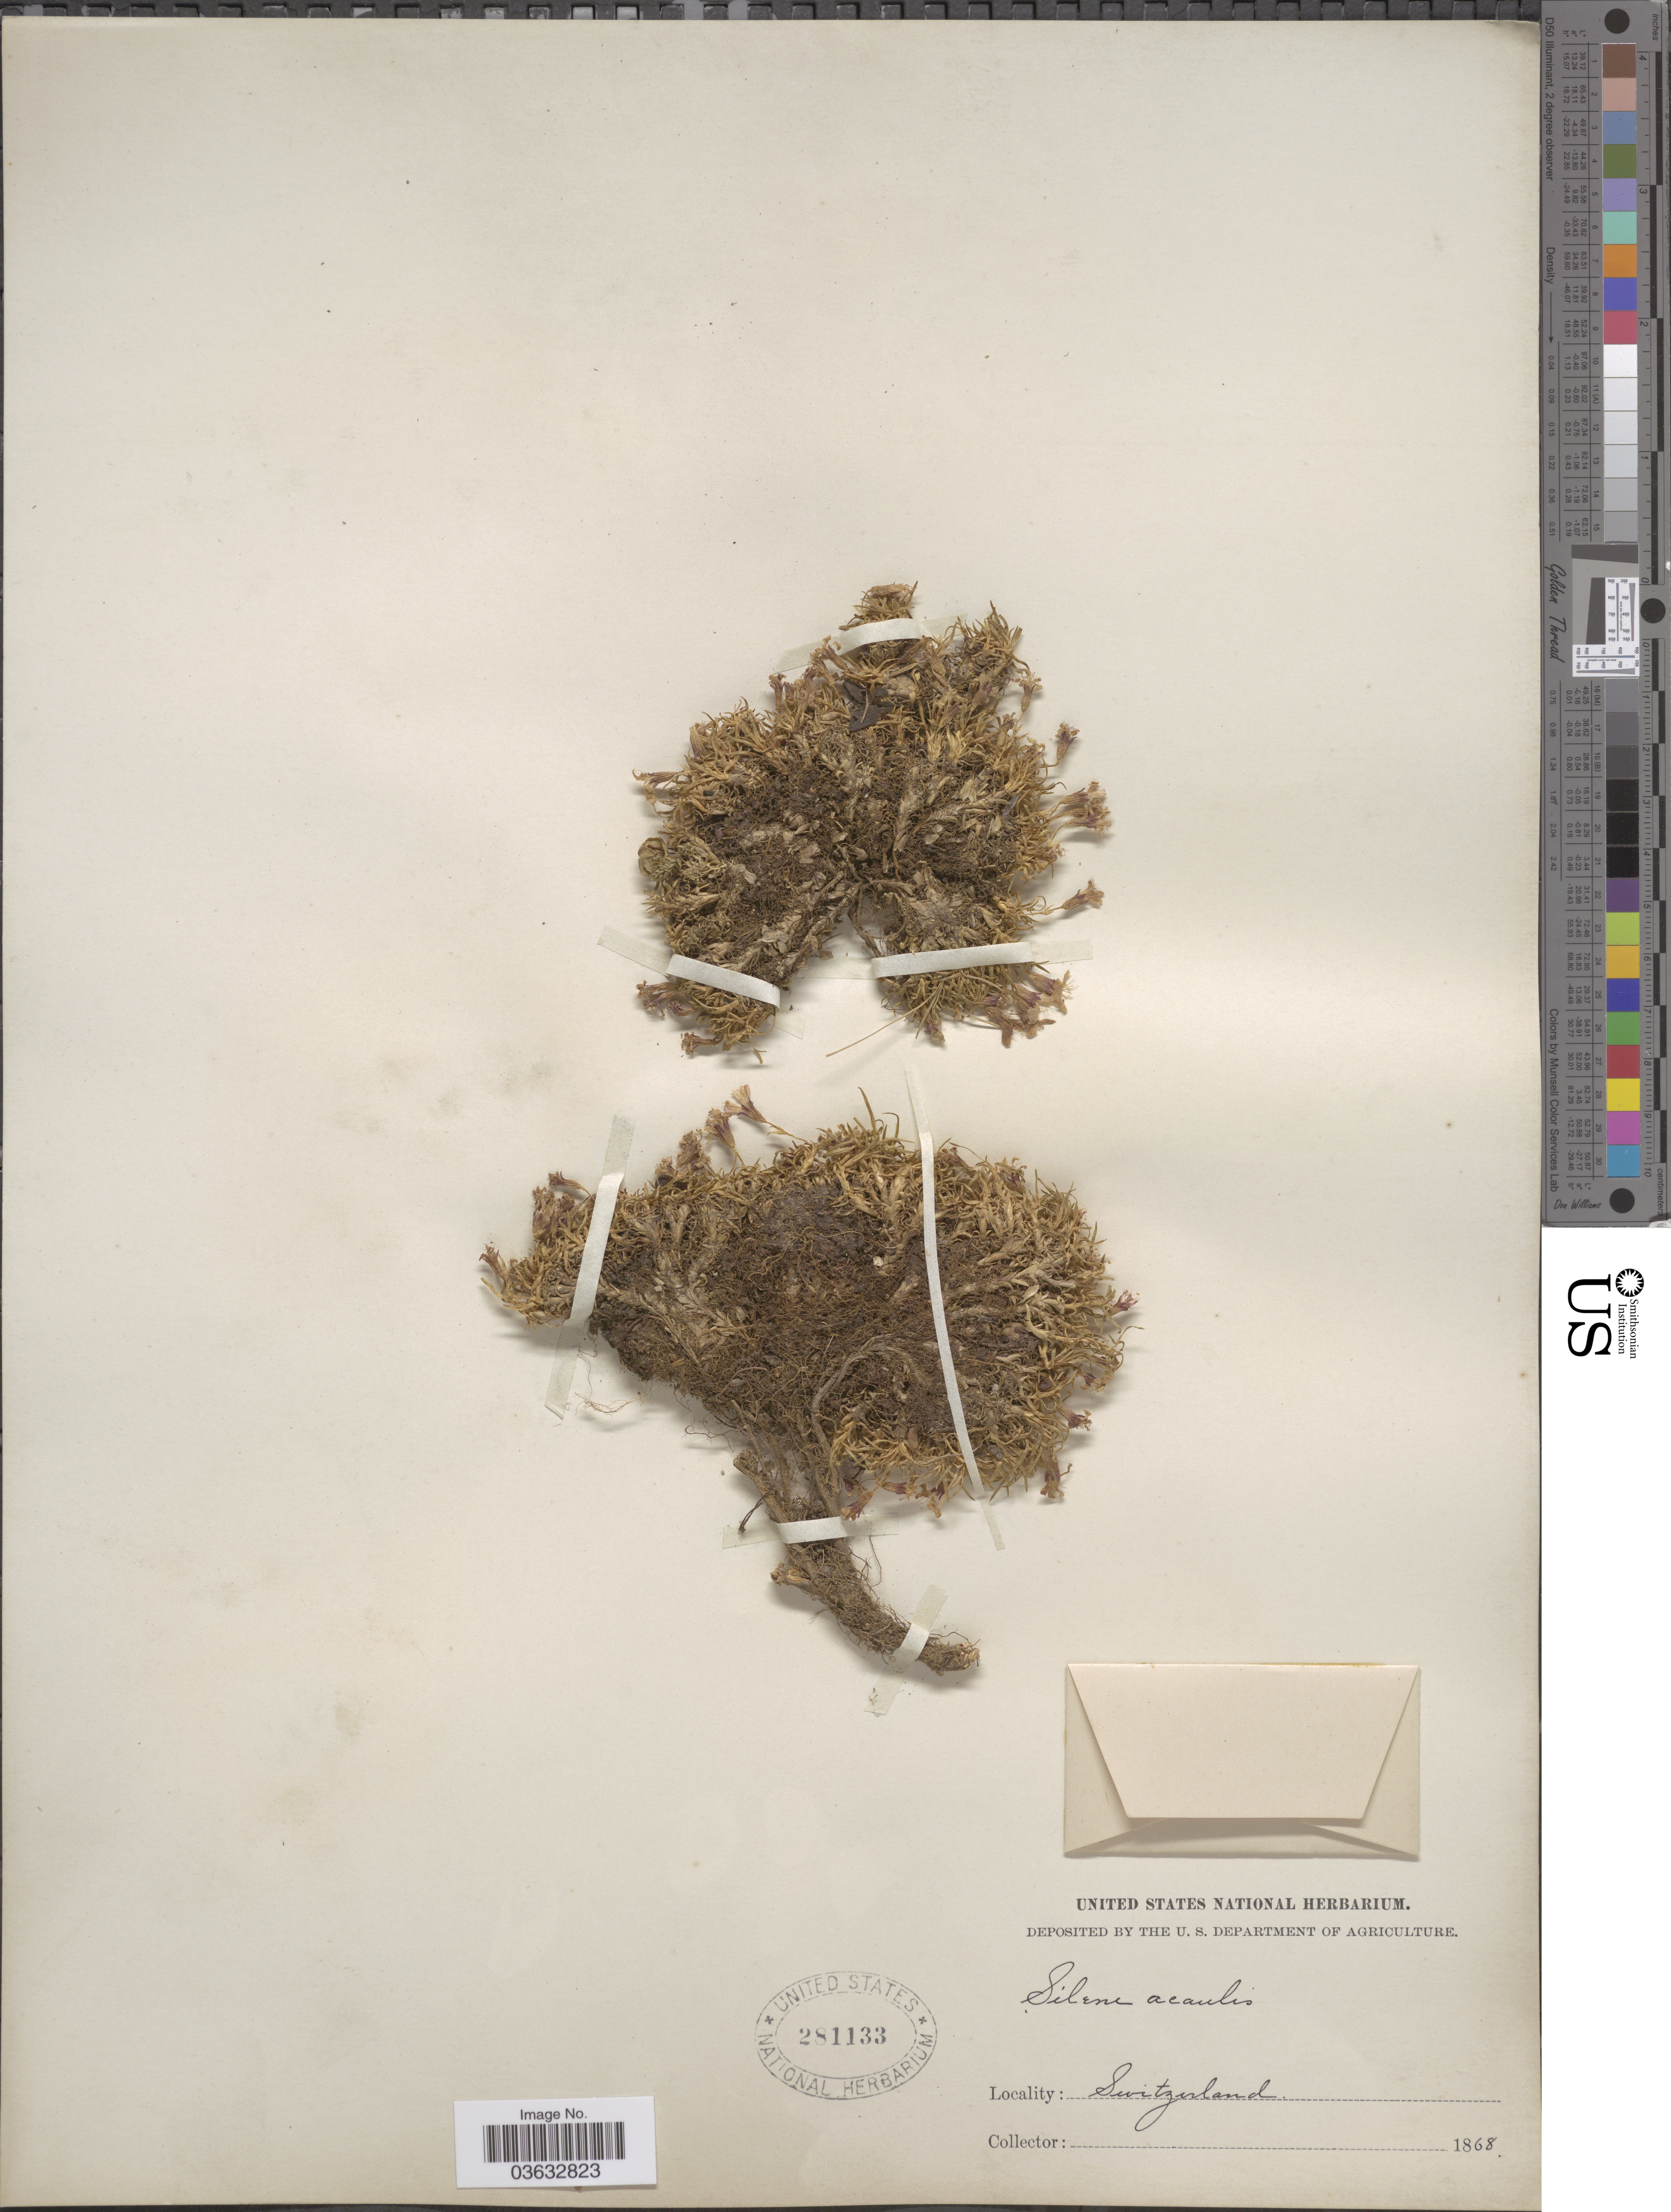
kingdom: Plantae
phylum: Tracheophyta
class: Magnoliopsida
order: Caryophyllales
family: Caryophyllaceae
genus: Silene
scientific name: Silene acaulis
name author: (L.) Jacq.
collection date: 1868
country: Switzerland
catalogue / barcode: US 281133